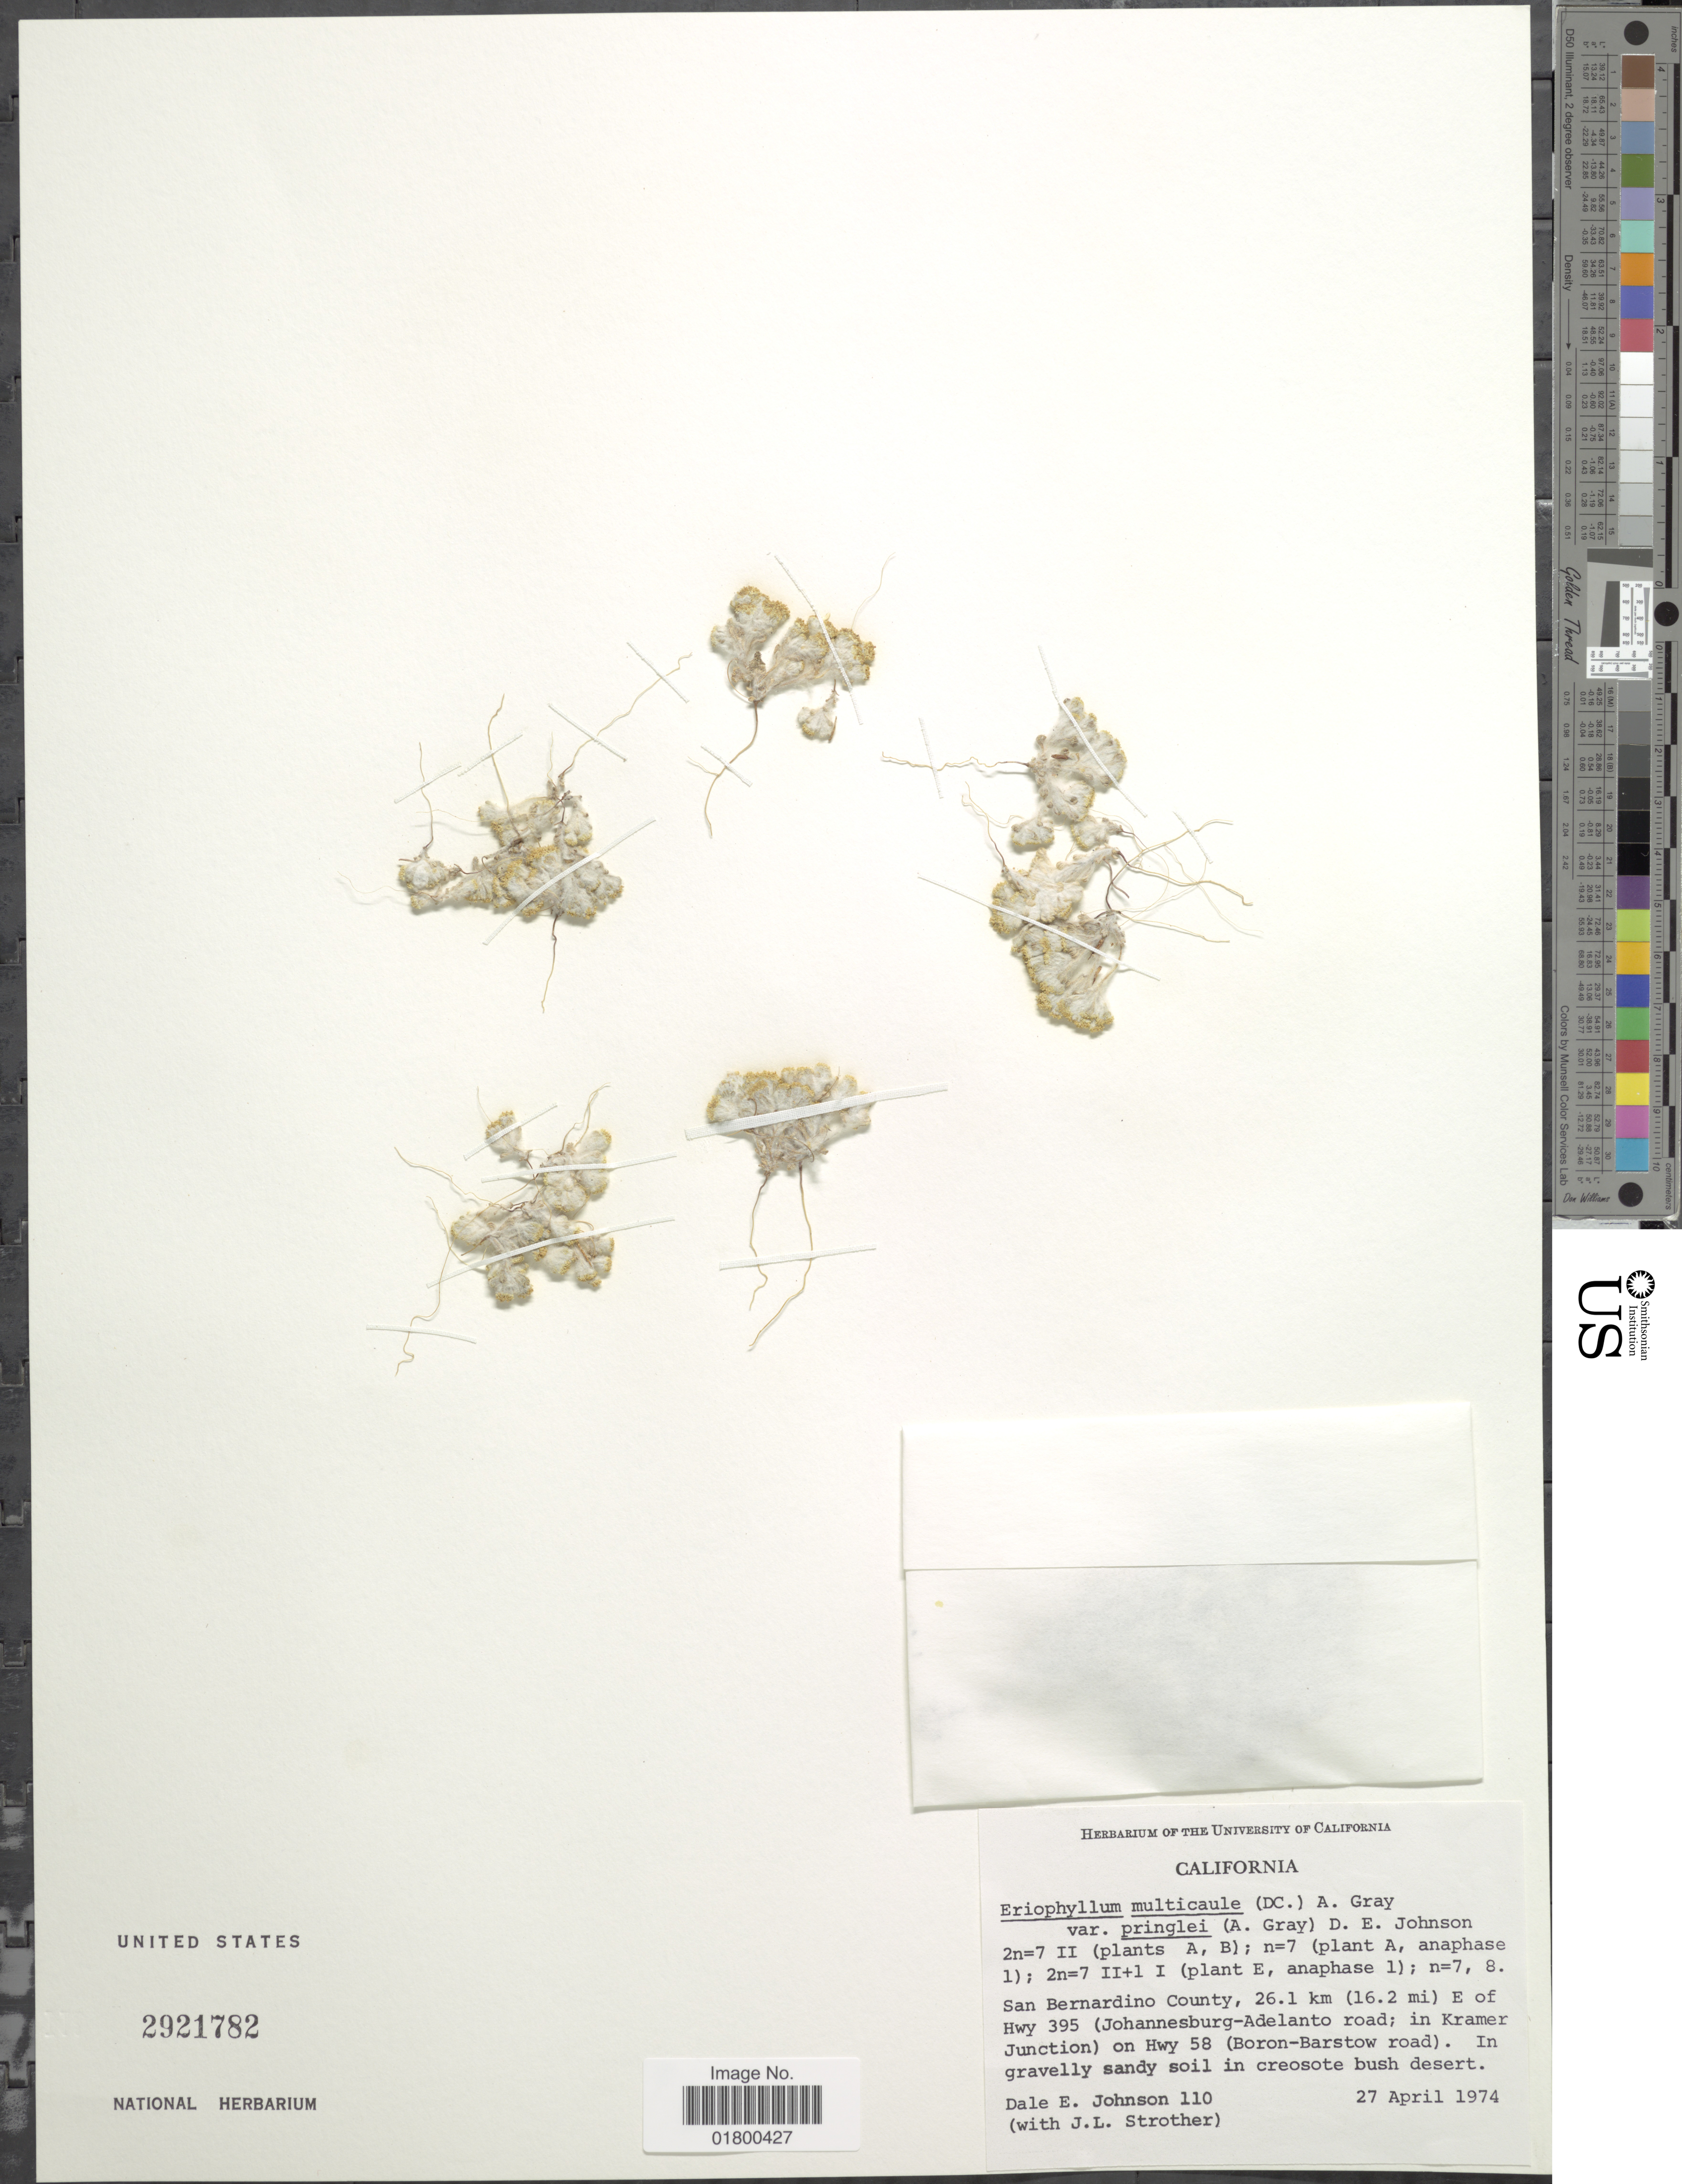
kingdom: Plantae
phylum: Tracheophyta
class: Magnoliopsida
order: Asterales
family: Asteraceae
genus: Eriophyllum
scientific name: Eriophyllum multicaule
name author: (DC.) A. Gray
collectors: D. E. Johnson & J. L. Strother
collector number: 110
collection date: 1974-04-27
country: United States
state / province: California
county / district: San Bernardino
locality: San Bernardino County, 26.1 km (16.2 mi) E of Hwy 395 (Johannesburg-Adelanto road, in Kramer Junction) on Hwy 58 (Boron-Barstow road)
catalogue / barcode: US 2921782